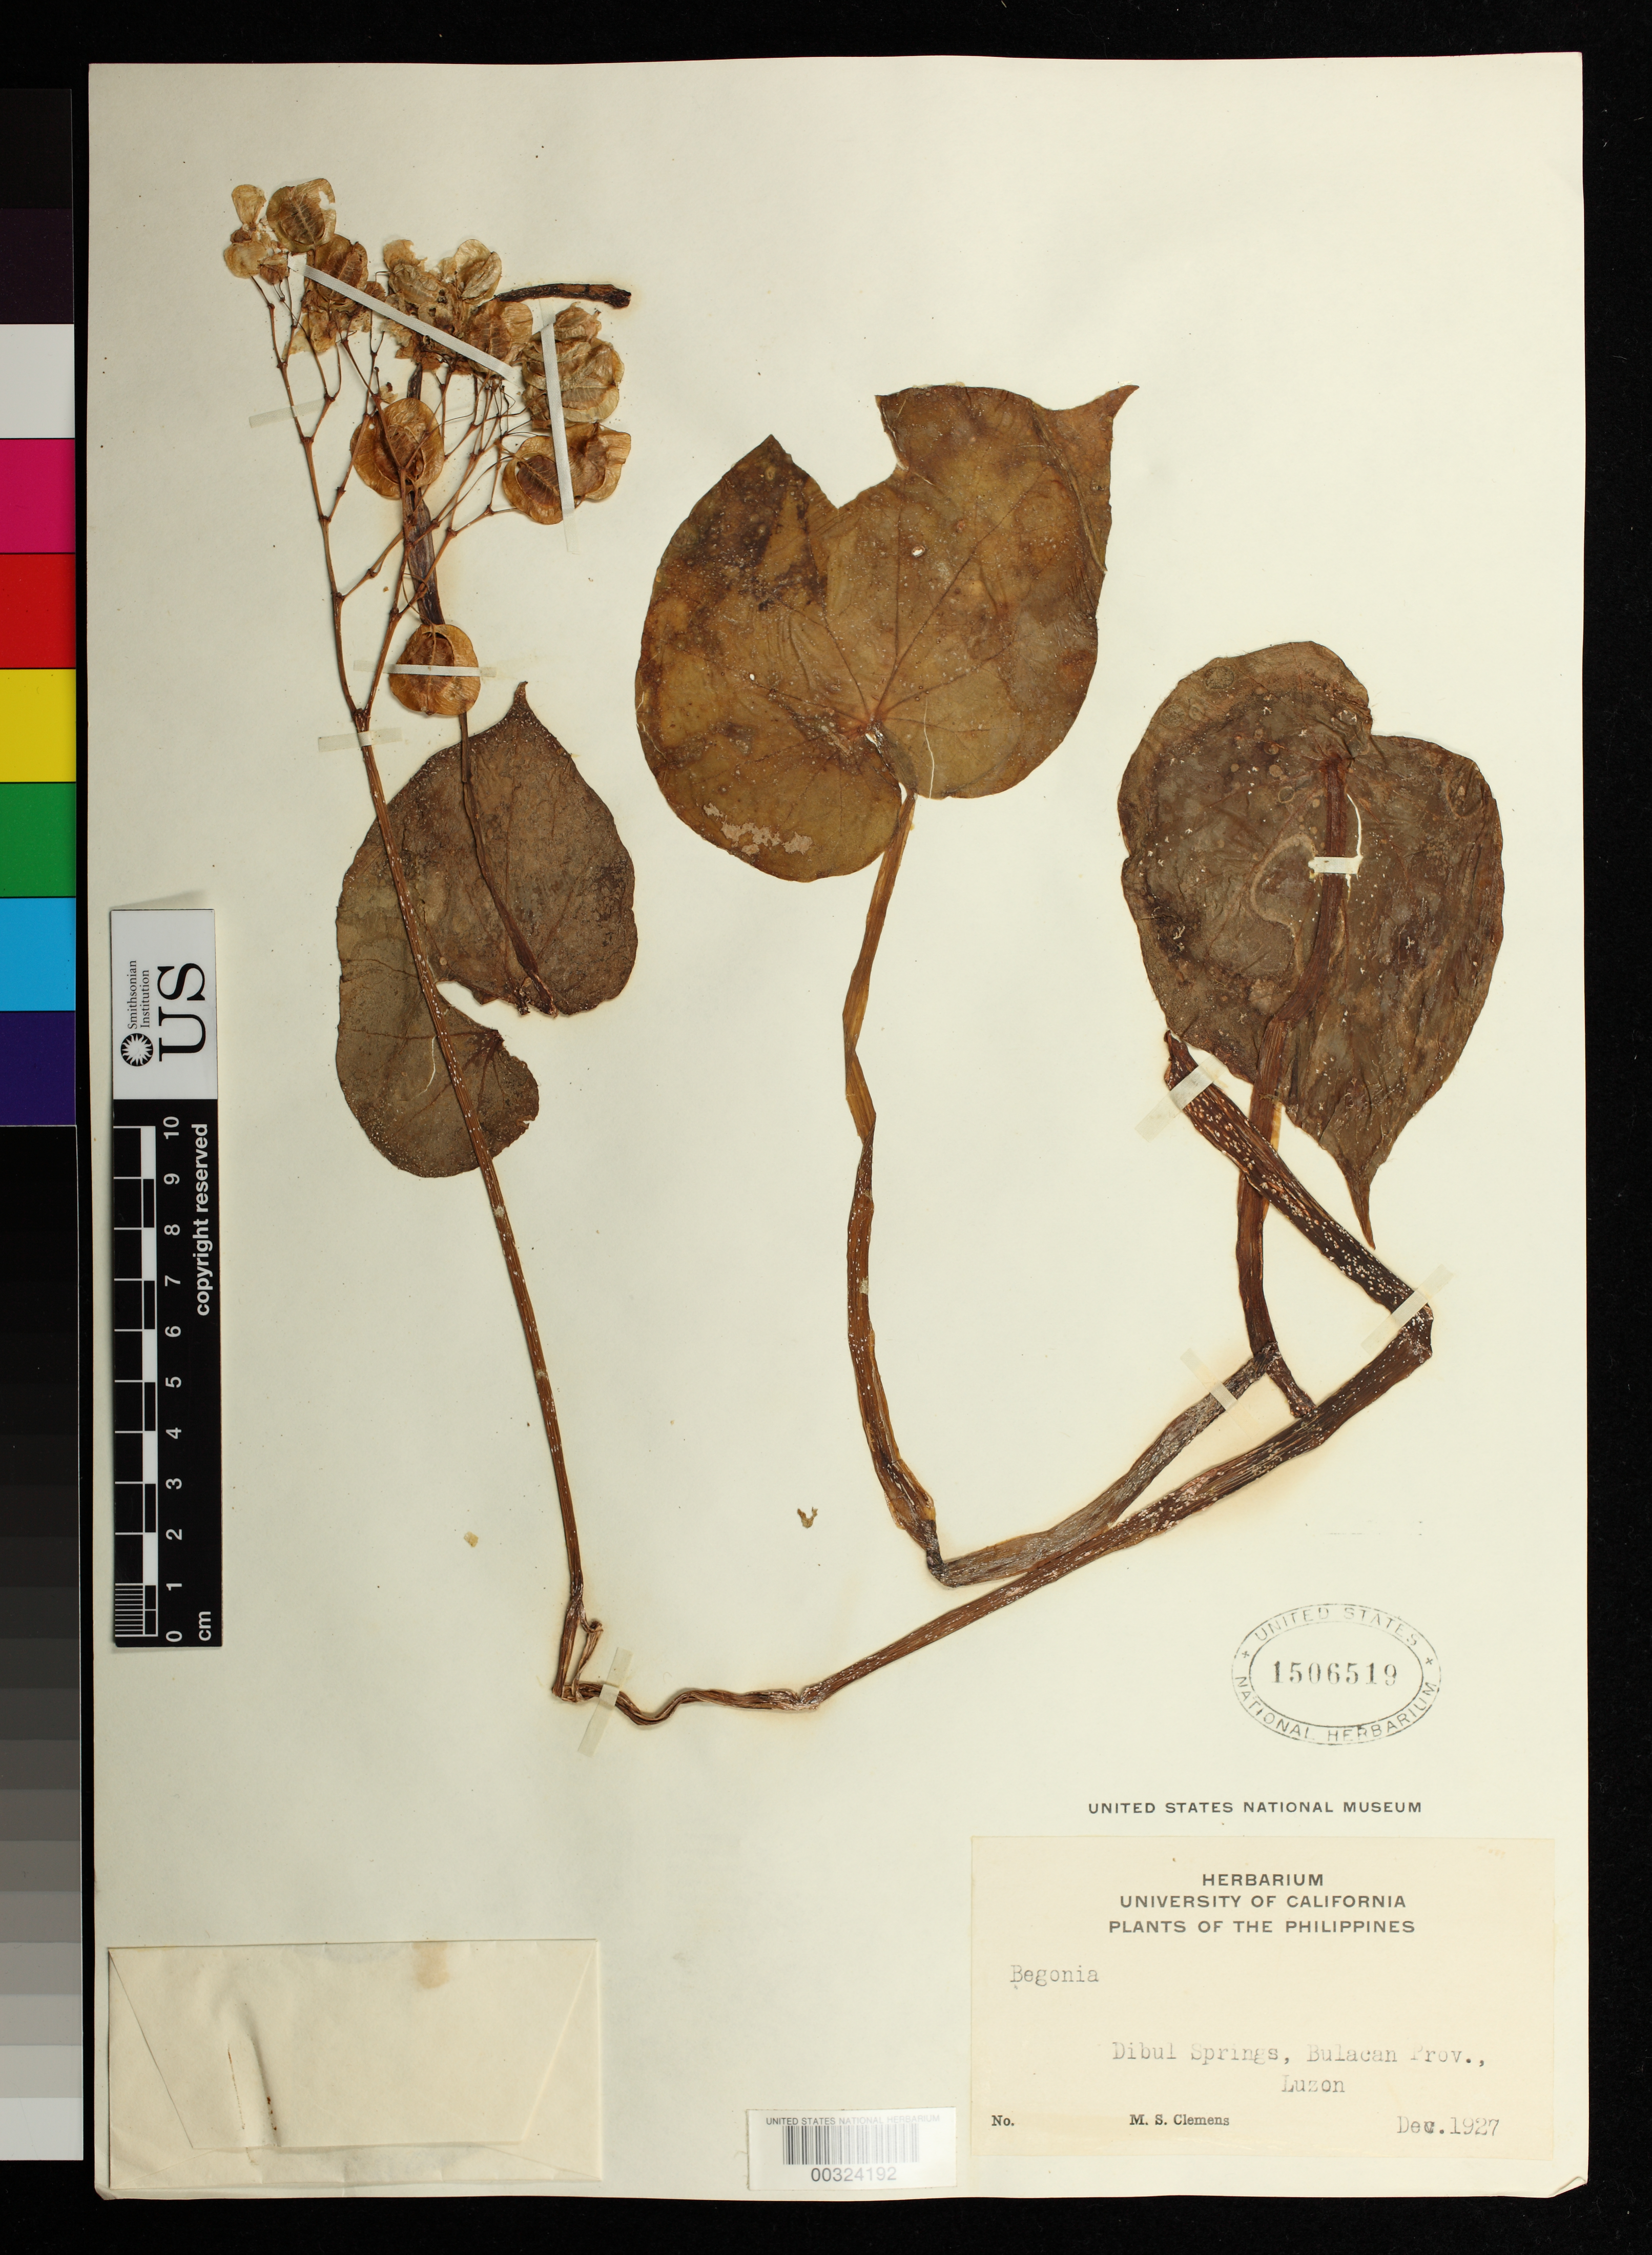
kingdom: Plantae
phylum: Tracheophyta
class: Magnoliopsida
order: Cucurbitales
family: Begoniaceae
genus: Begonia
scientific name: Begonia sp.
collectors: M. S. Clemens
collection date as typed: Dec 1927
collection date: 1927-12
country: Philippines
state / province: Central Luzon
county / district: Bulacan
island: Luzon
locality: Dibul springs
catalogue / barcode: US 1506519